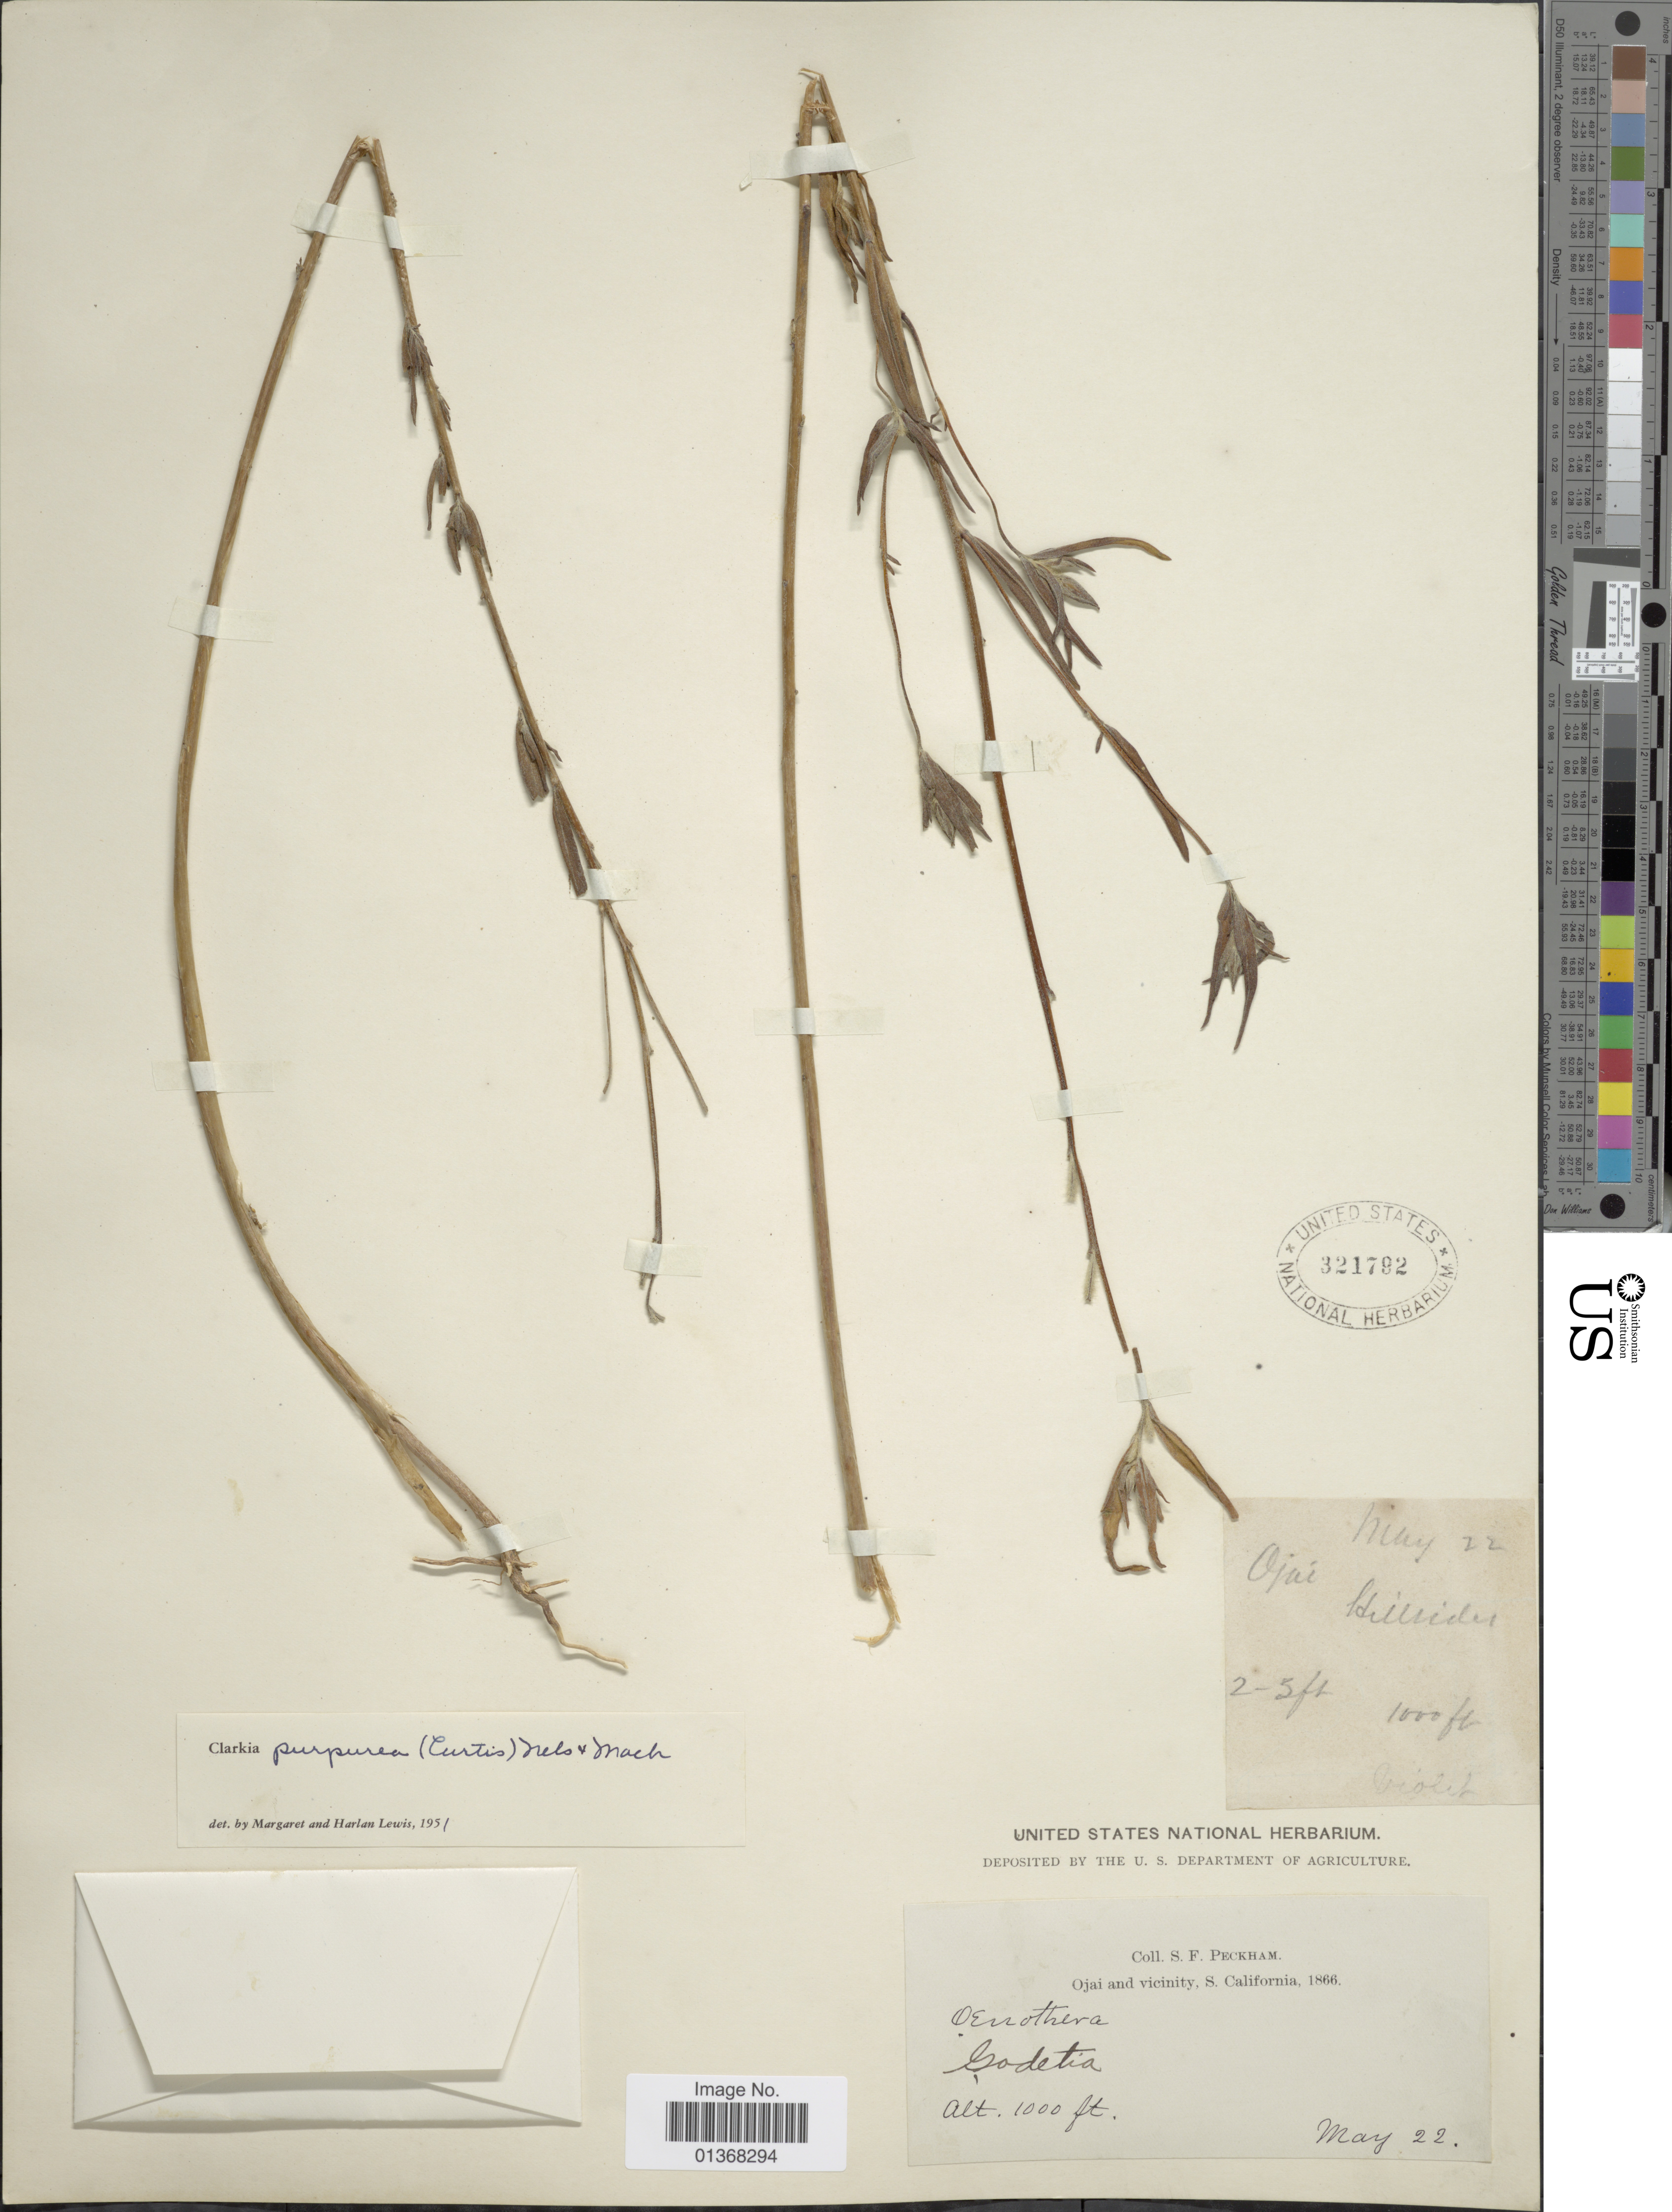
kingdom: Plantae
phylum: Tracheophyta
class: Magnoliopsida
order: Myrtales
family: Onagraceae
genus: Clarkia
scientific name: Clarkia purpurea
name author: (Curtis) A. Nelson & J.F. Macbr.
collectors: S. Peckham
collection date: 1866-05-22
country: United States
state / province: California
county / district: Ventura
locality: Ojai and vicinity, S. California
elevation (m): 305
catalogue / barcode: US 321792